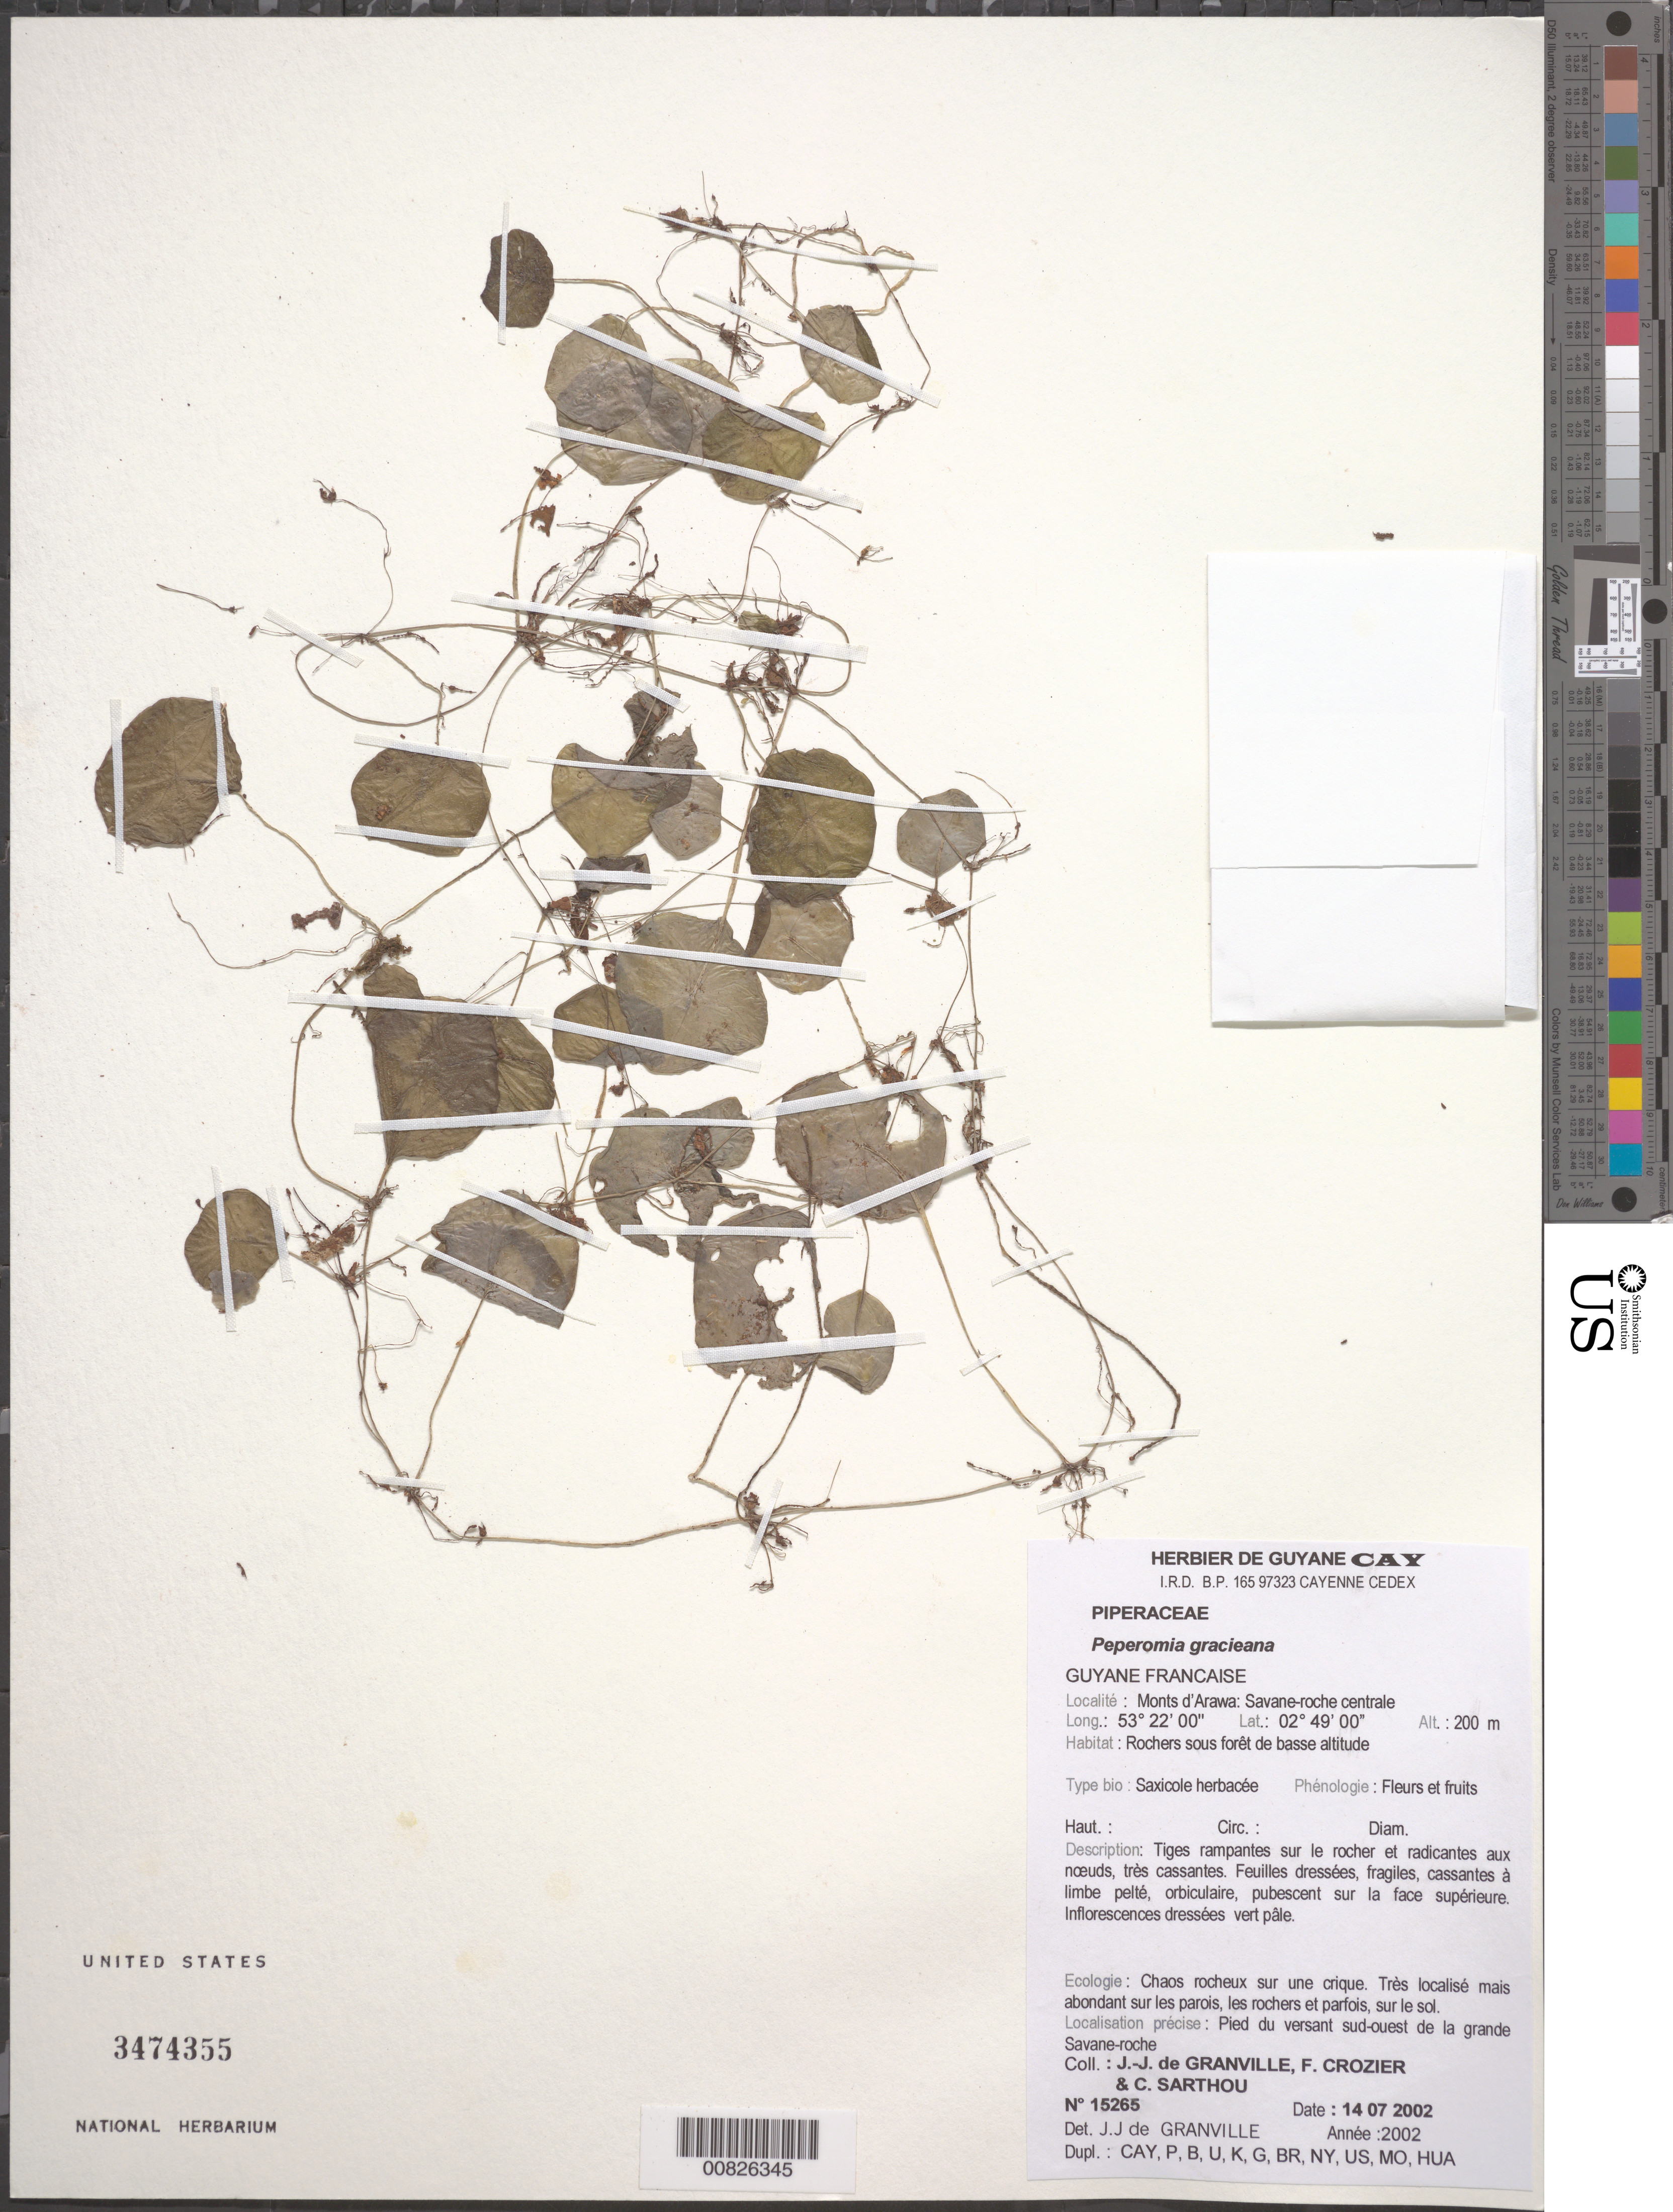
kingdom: Plantae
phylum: Tracheophyta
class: Magnoliopsida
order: Piperales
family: Piperaceae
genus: Peperomia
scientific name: Peperomia gracieana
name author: Görts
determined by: Granville, J. J. de, (CAY), Institut de Recherche pour le Developpement (IRD) (FRENCH GUIANA)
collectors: J.-J. de Granville, F. Crozier & C. Sarthou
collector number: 15265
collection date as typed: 14-Jul-02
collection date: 2002-07-14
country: French Guiana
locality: Monts d'Arawa, zone de la savane-roche centrale, sud-ouest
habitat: Rochers sous forêt de basse altitude; chaos rocheux sur un crique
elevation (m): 200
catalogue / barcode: US 3474355